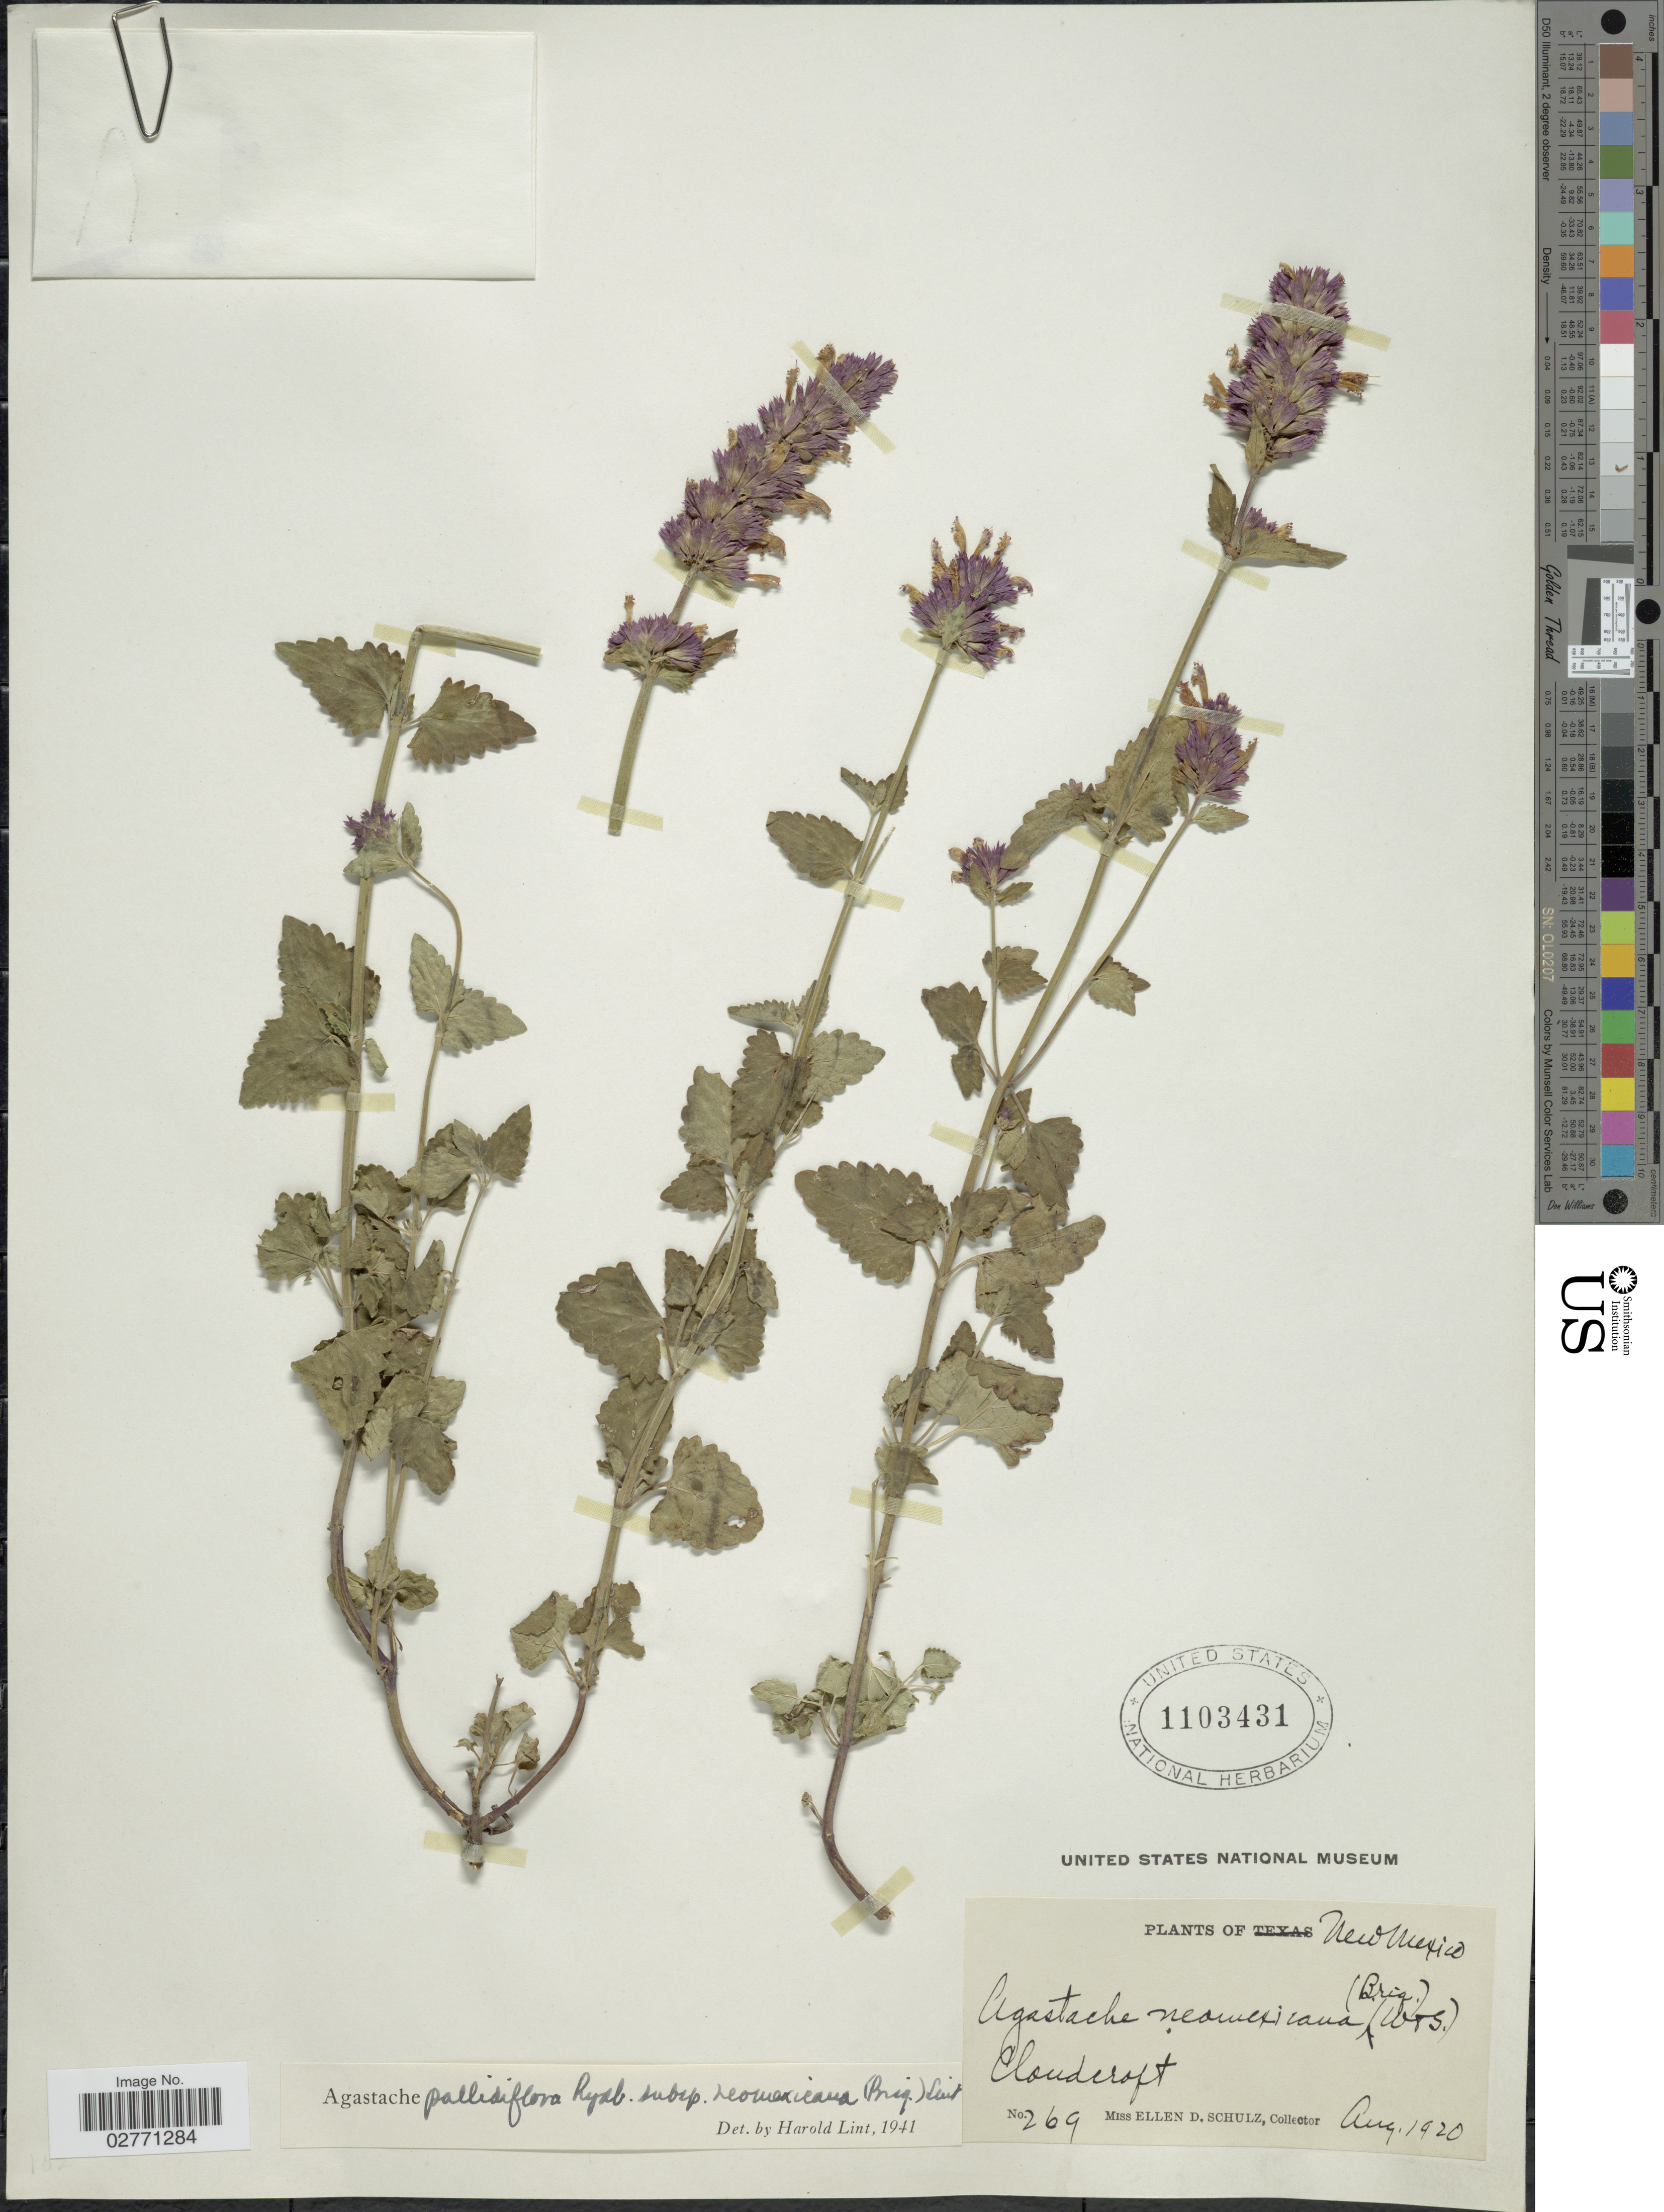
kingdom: Plantae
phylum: Tracheophyta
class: Magnoliopsida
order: Lamiales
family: Lamiaceae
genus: Agastache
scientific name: Agastache pallidiflora subsp. neomexicana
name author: (Briq.) Lint & Epling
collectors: E. D. Schulz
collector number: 269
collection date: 1920-08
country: United States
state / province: New Mexico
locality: Cloudcroft.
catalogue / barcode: US 1103431